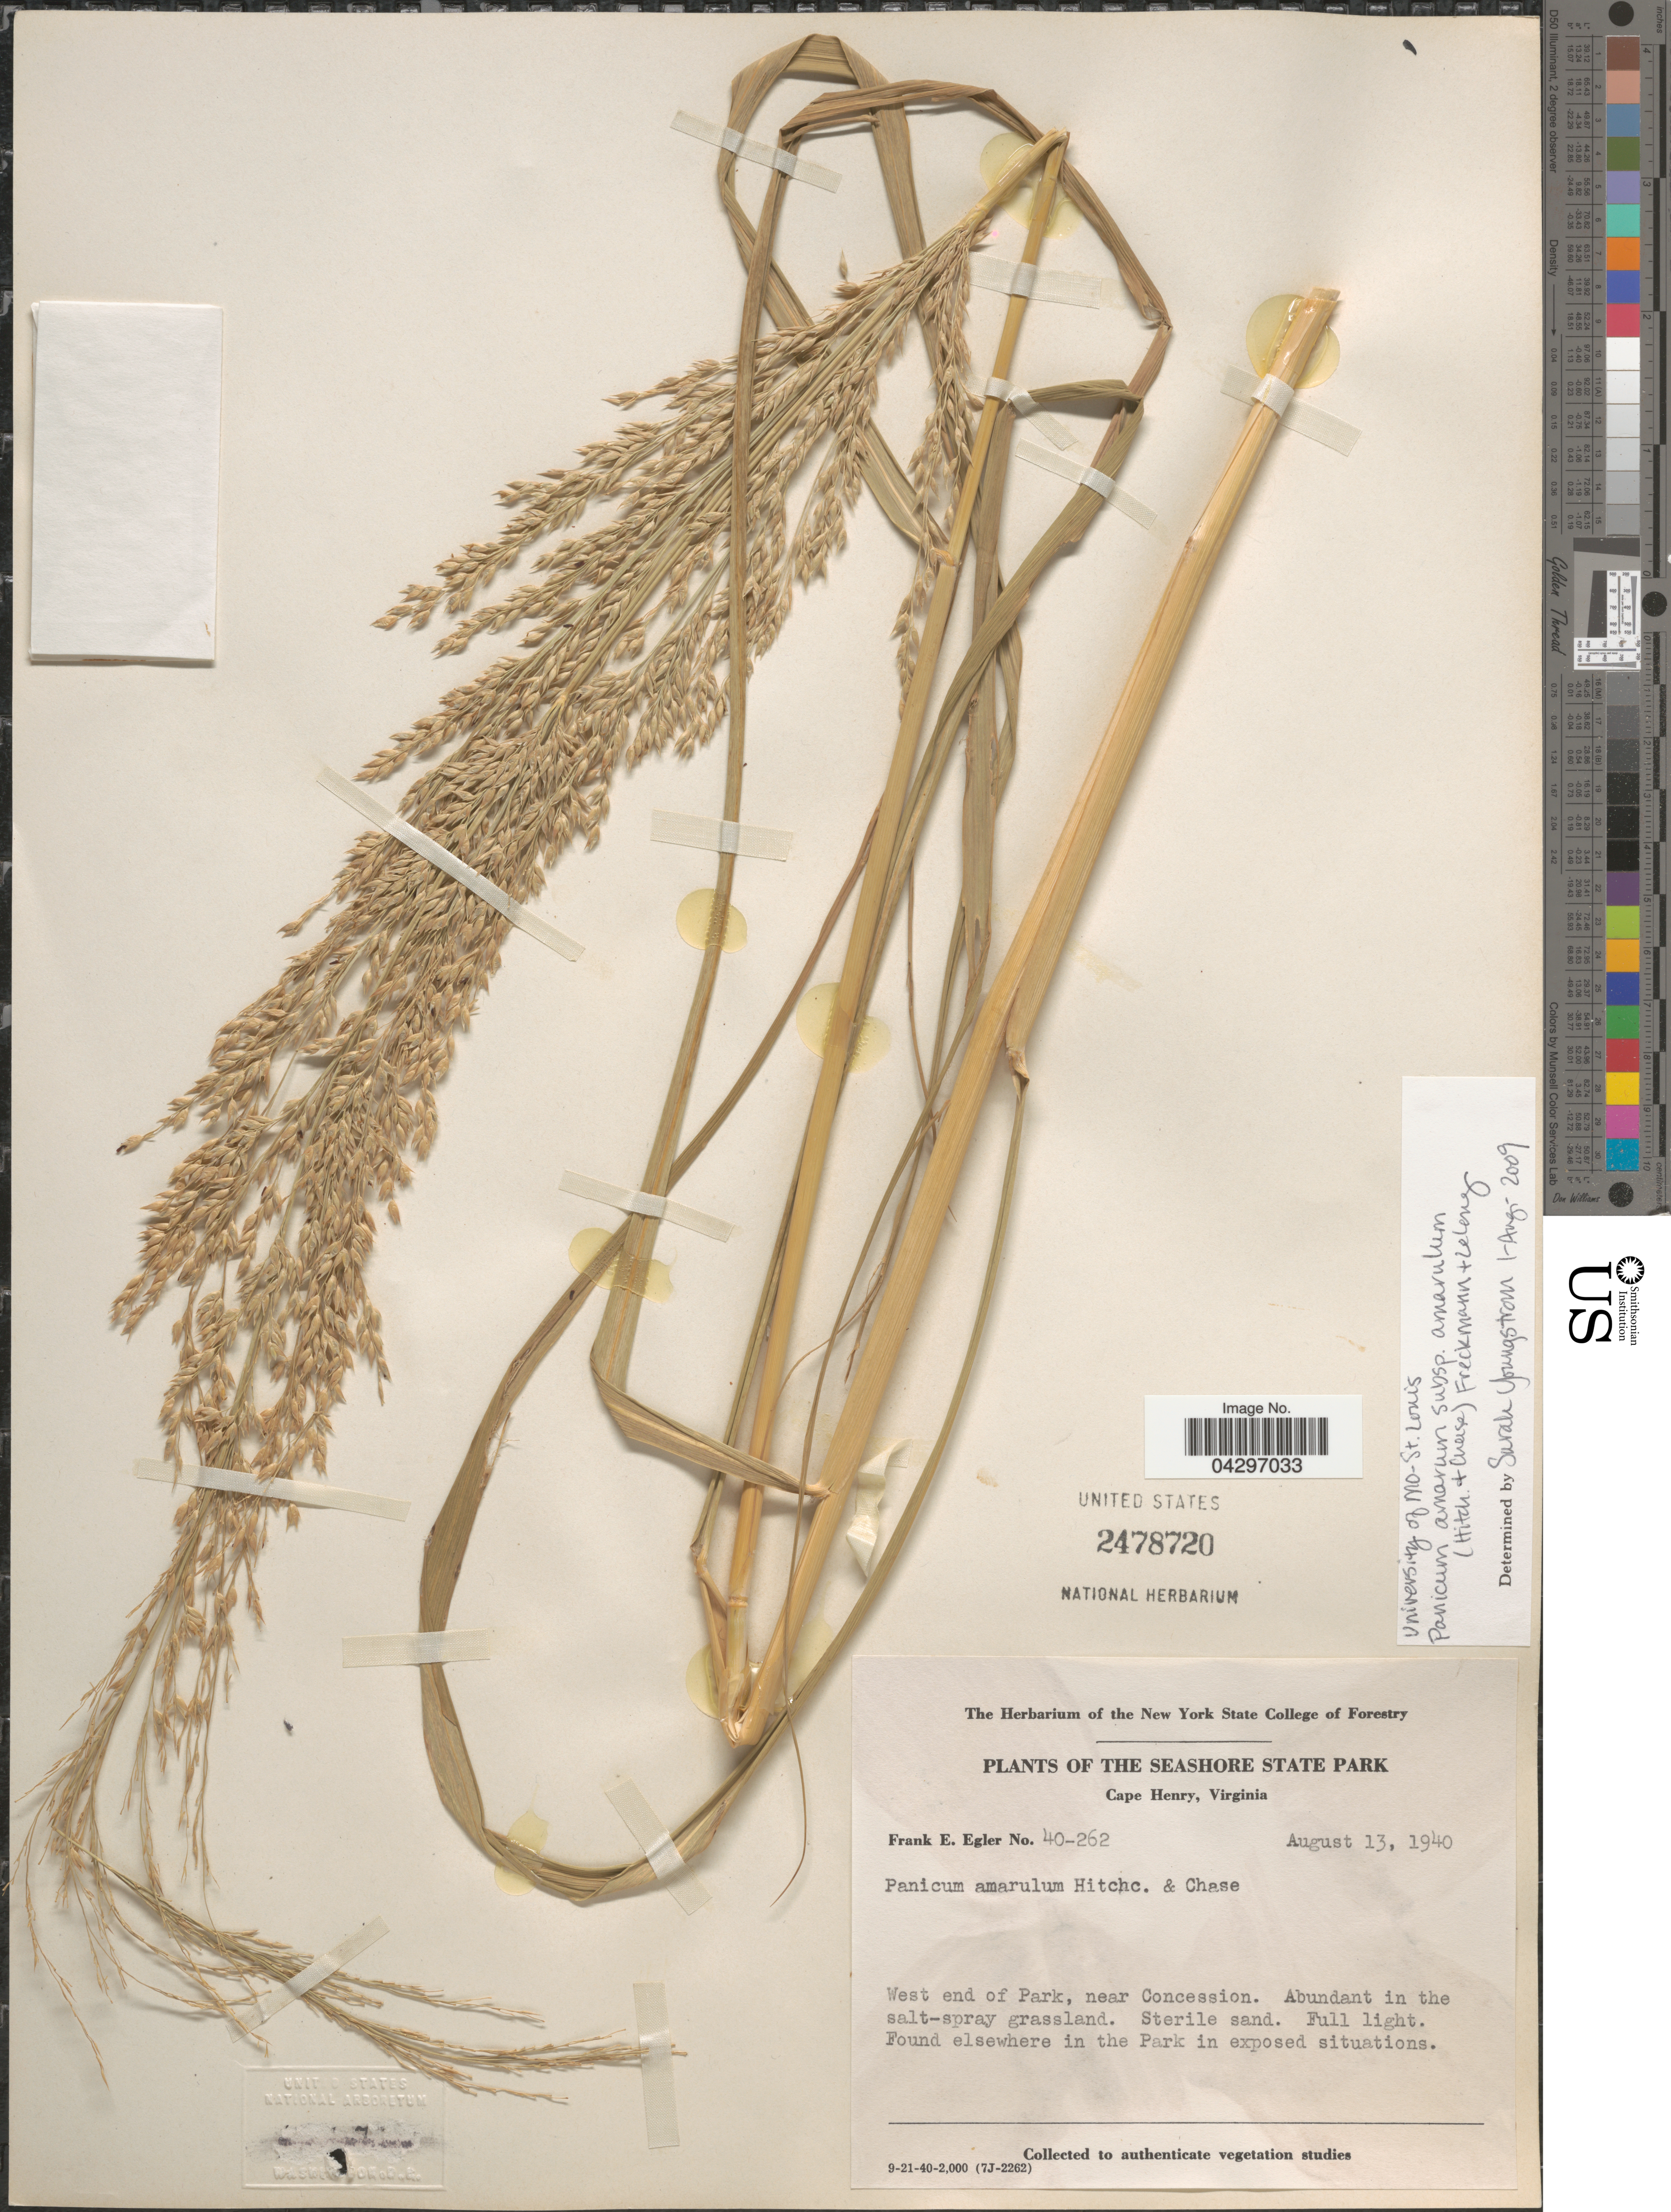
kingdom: Plantae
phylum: Tracheophyta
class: Liliopsida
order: Poales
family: Poaceae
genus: Panicum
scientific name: Panicum amarum var. amarulum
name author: (Hitchc. & Chase) Freckmann & Lelong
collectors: F. Egler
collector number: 40-262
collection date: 1940-08-13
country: United States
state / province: Virginia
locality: The Seashore State Park. Cape Henry. West end of Park, near Concession. Abundant in the salt-spray grassland.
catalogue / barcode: US 2478720